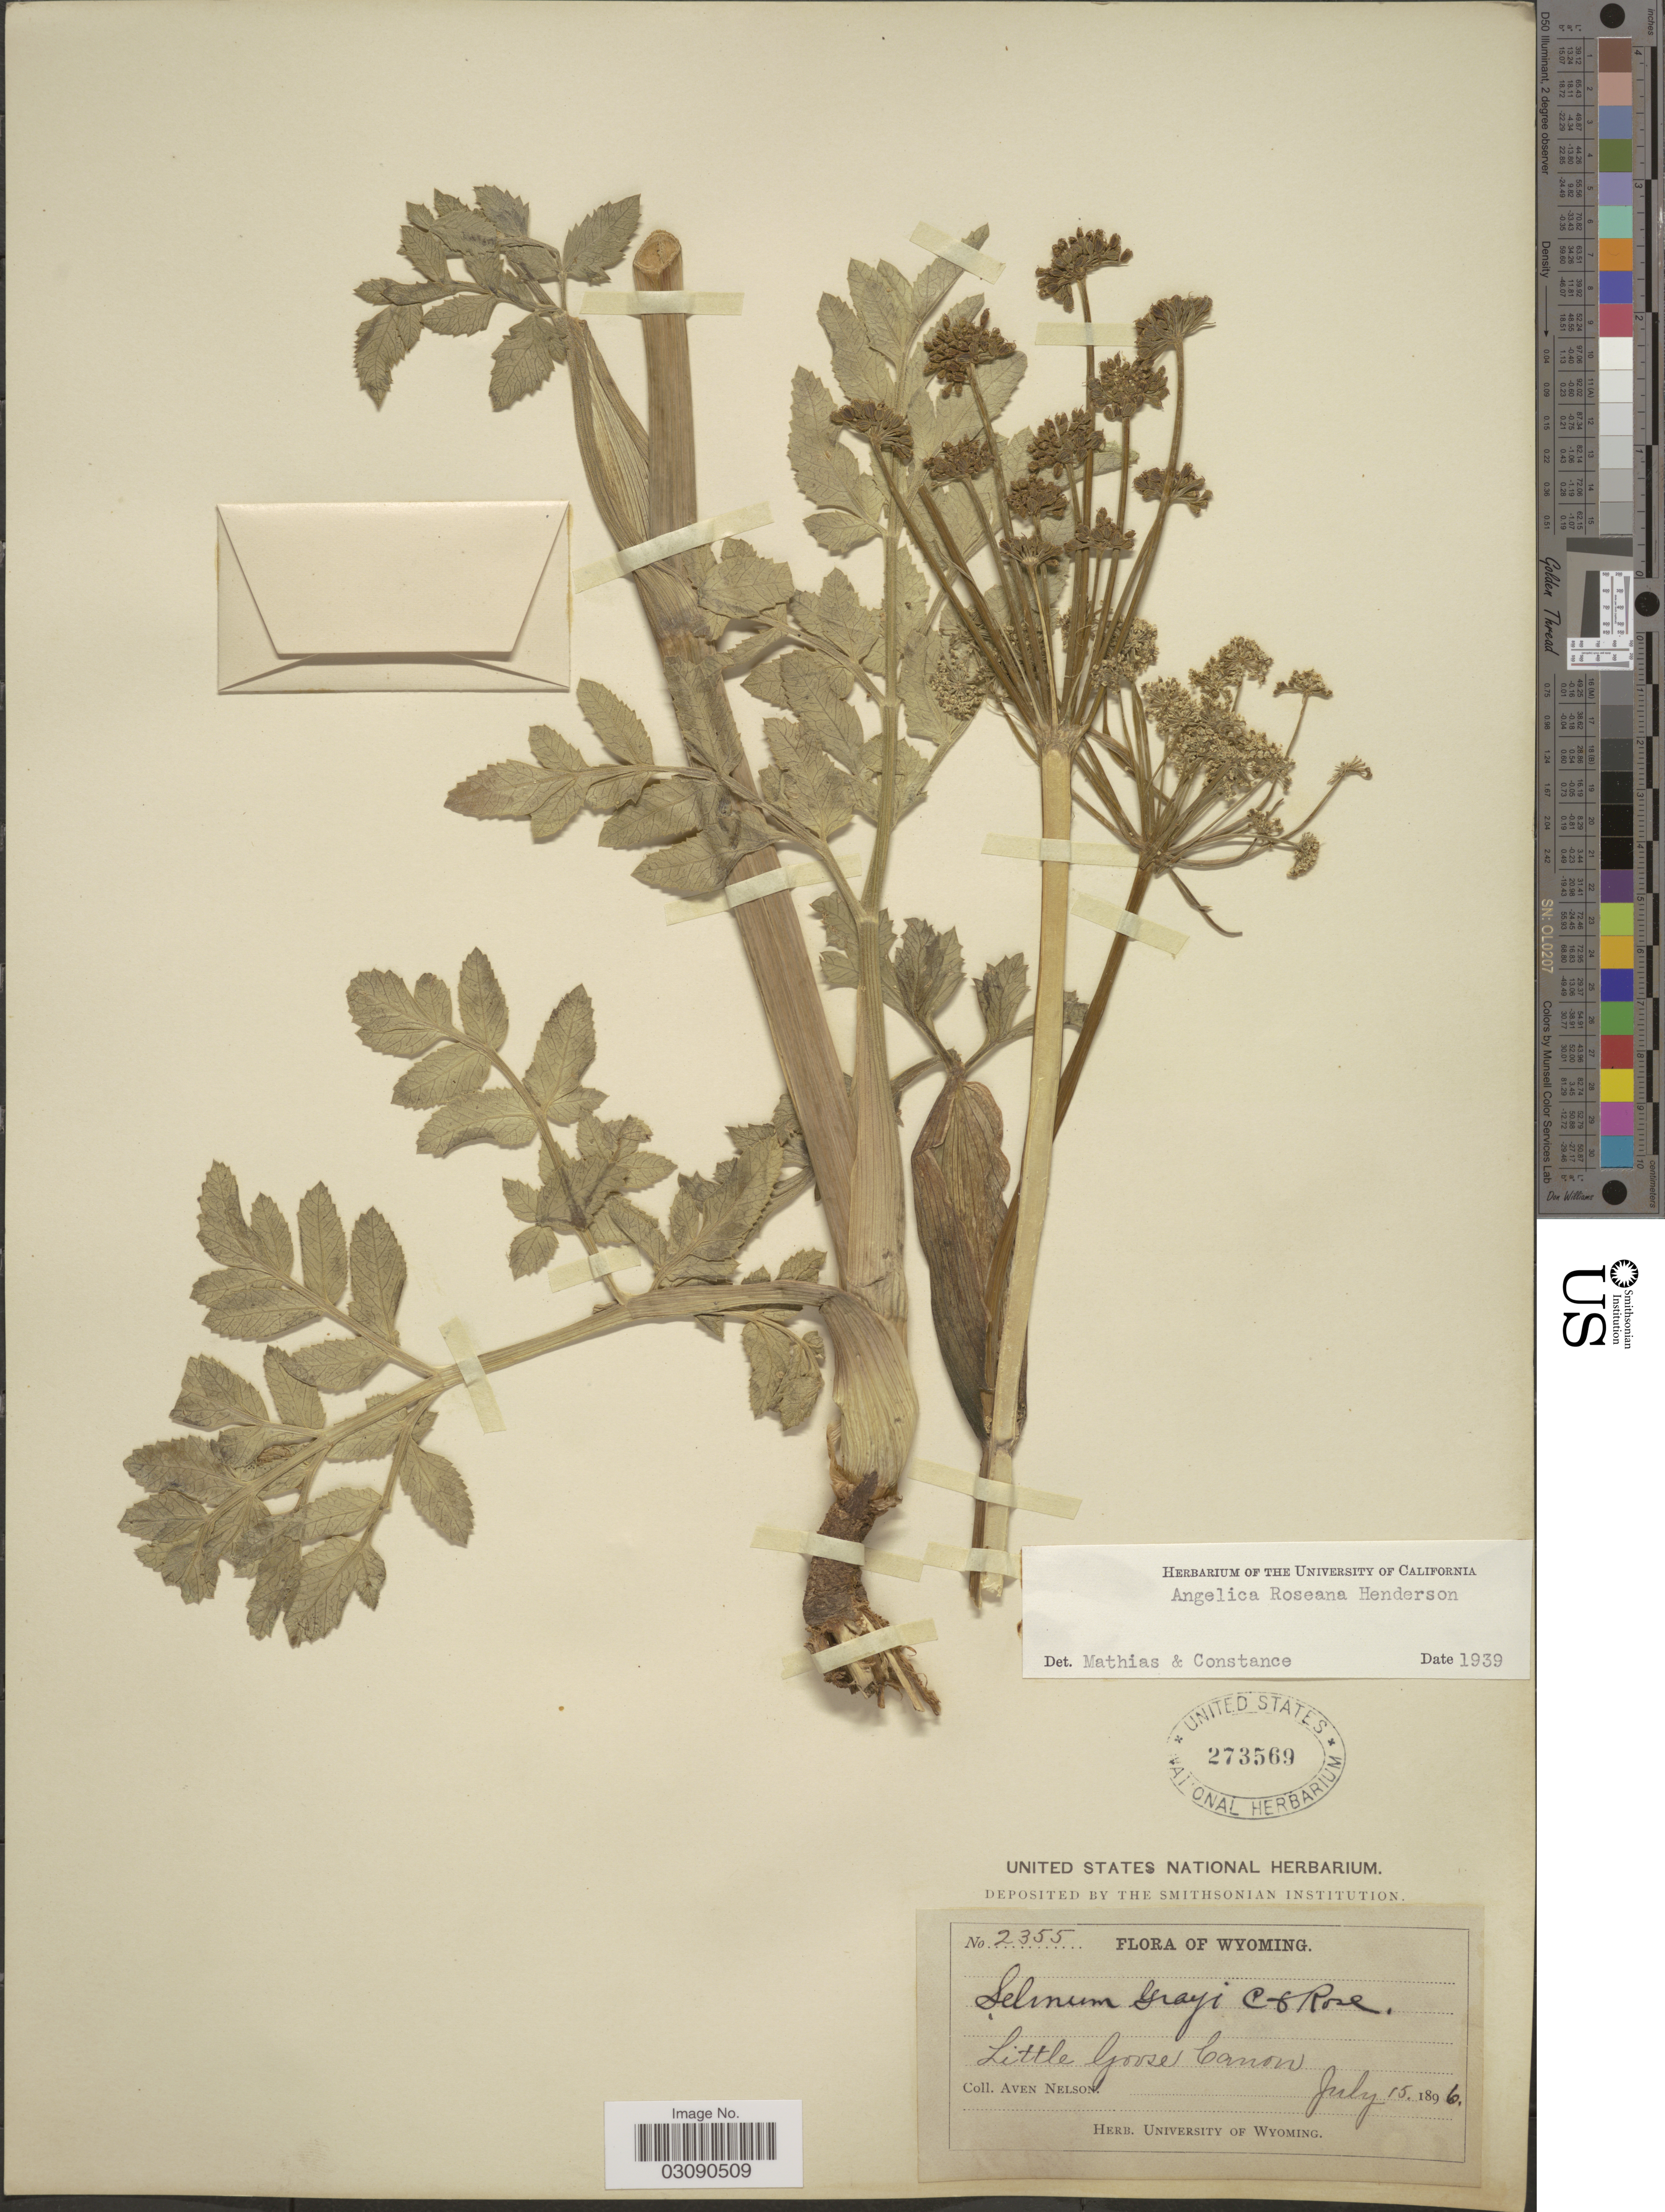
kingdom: Plantae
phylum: Tracheophyta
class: Magnoliopsida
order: Apiales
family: Apiaceae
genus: Angelica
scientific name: Angelica roseana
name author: L.F. Hend.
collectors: A. Nelson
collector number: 2355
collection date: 1896-07-15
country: United States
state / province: Wyoming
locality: Little Goose Canon.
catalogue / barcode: US 273569